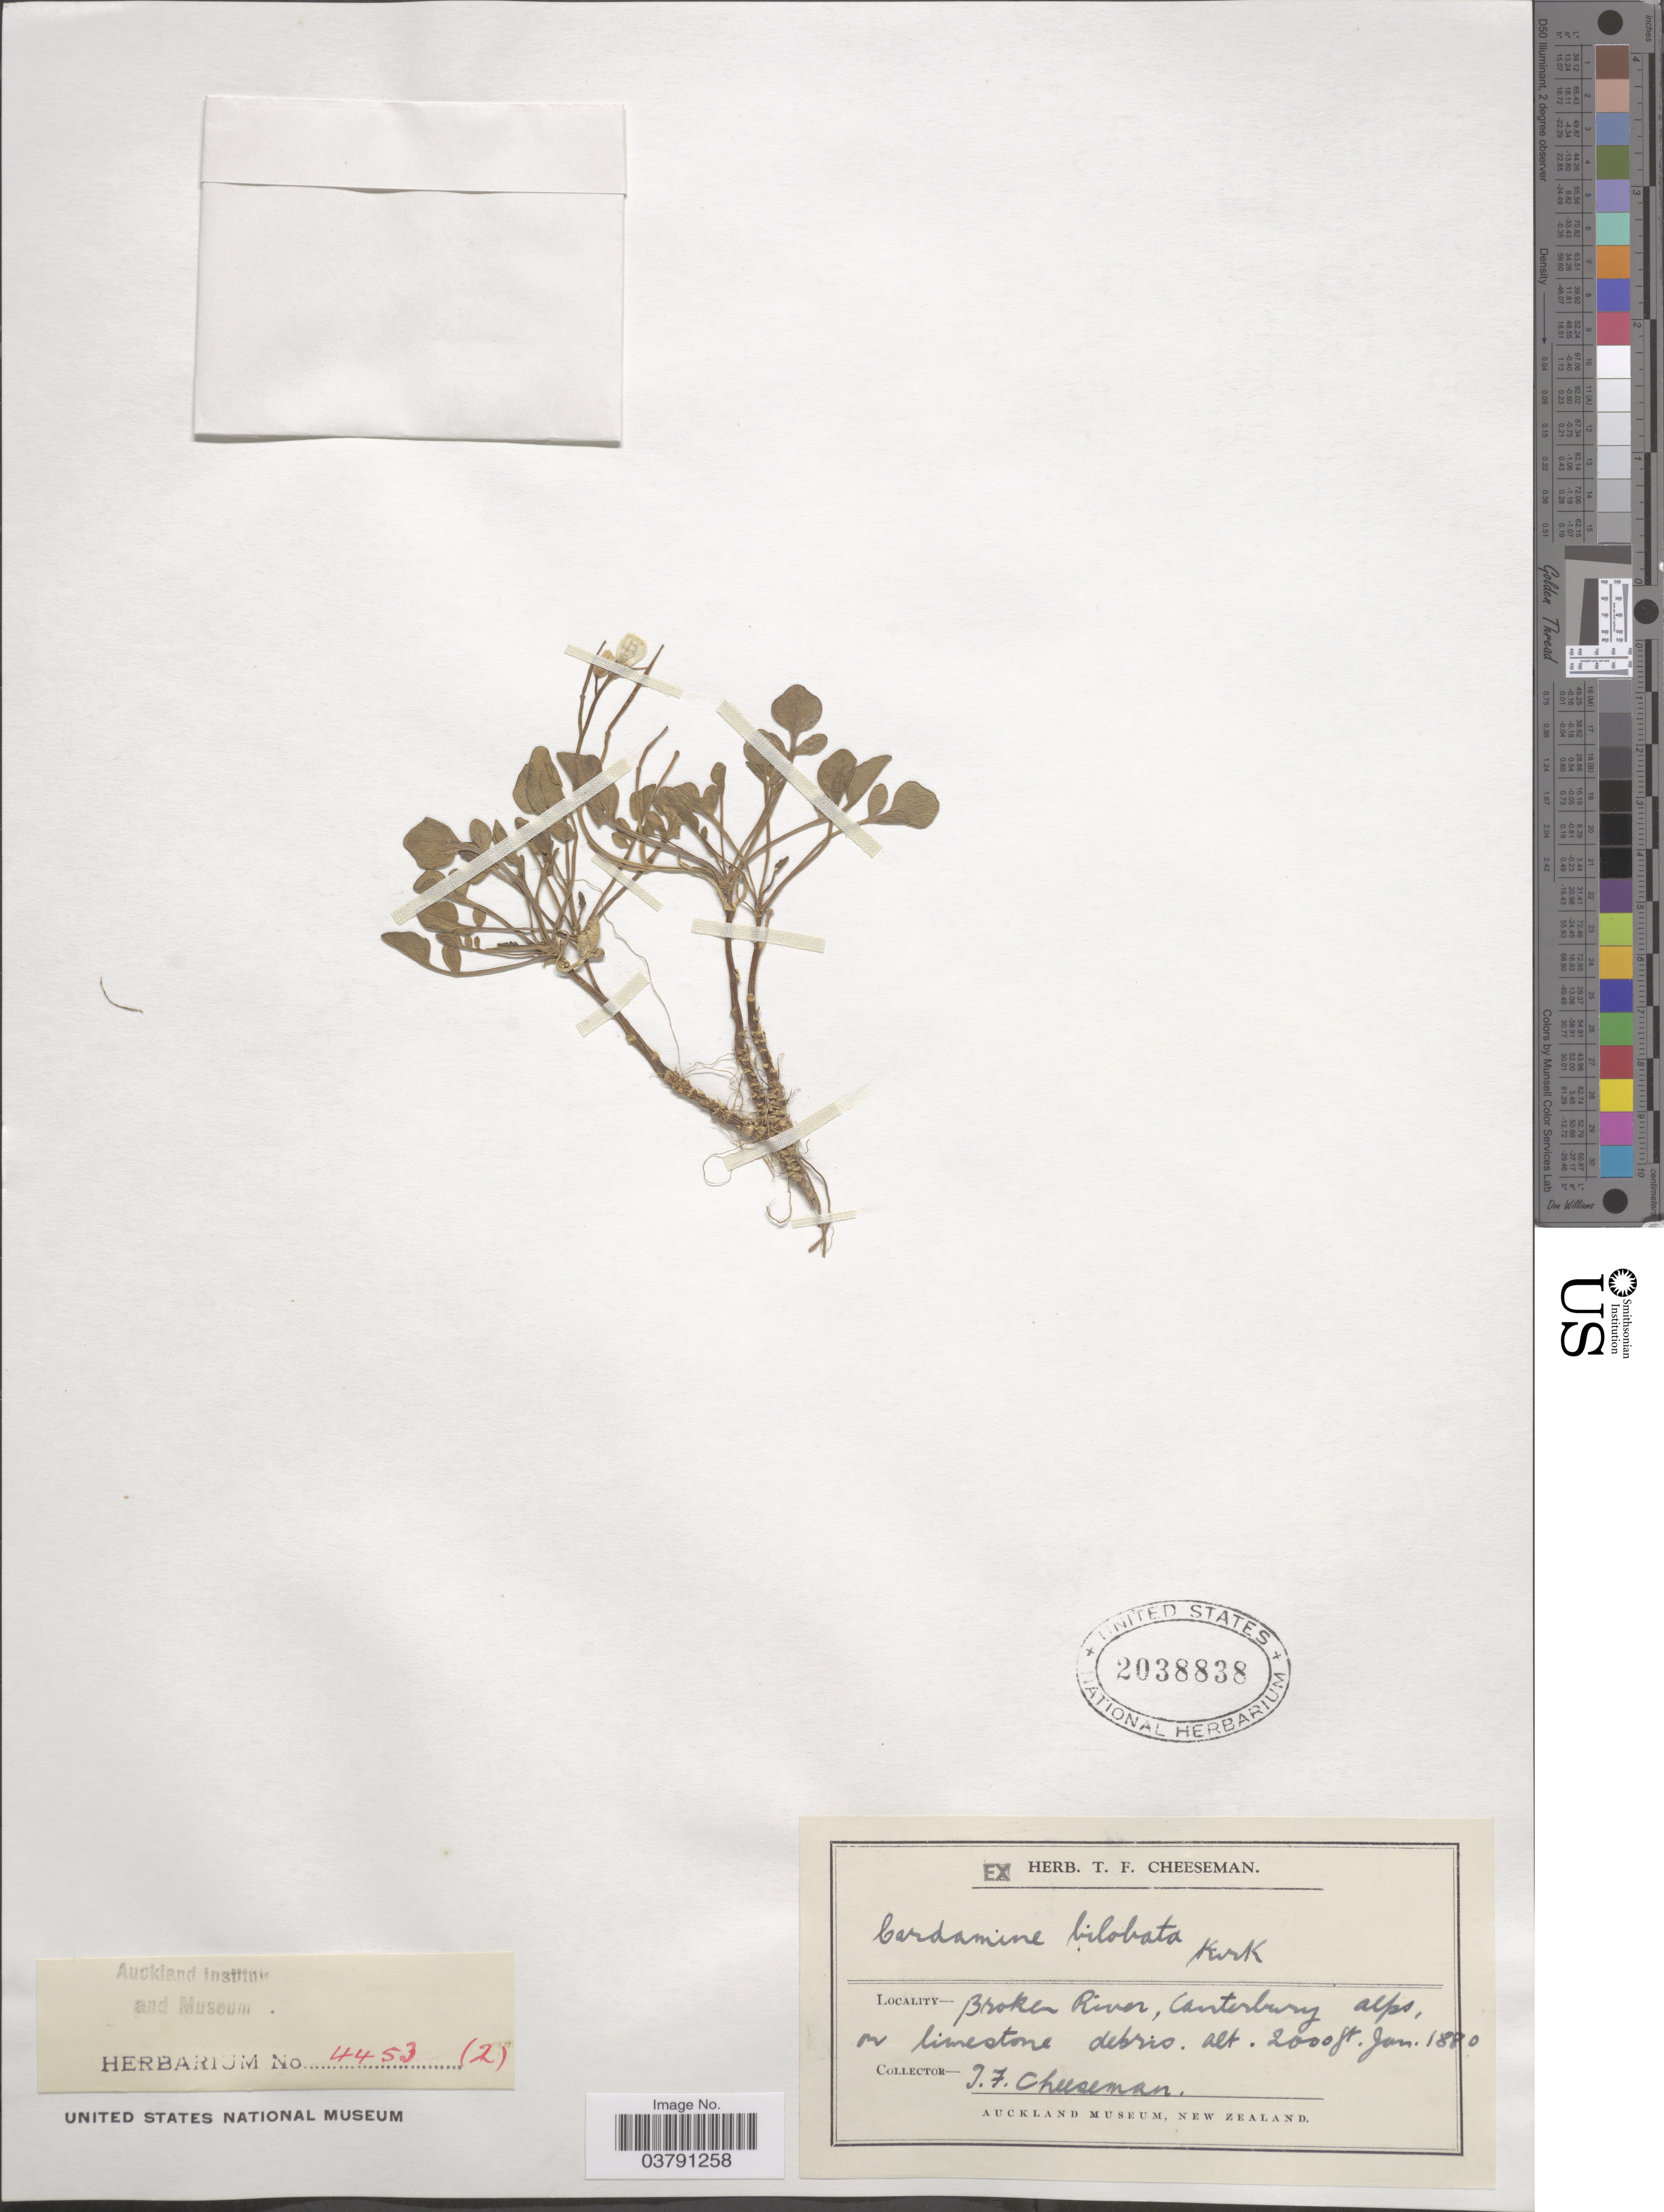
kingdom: Plantae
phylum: Tracheophyta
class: Magnoliopsida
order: Brassicales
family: Brassicaceae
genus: Cardamine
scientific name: Cardamine bilobata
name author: Kirk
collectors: T. F. Cheeseman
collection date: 1880-01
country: New Zealand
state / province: Canterbury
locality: Broken River, Canterbury alps, on limestone debris.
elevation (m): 610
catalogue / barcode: US 2038838